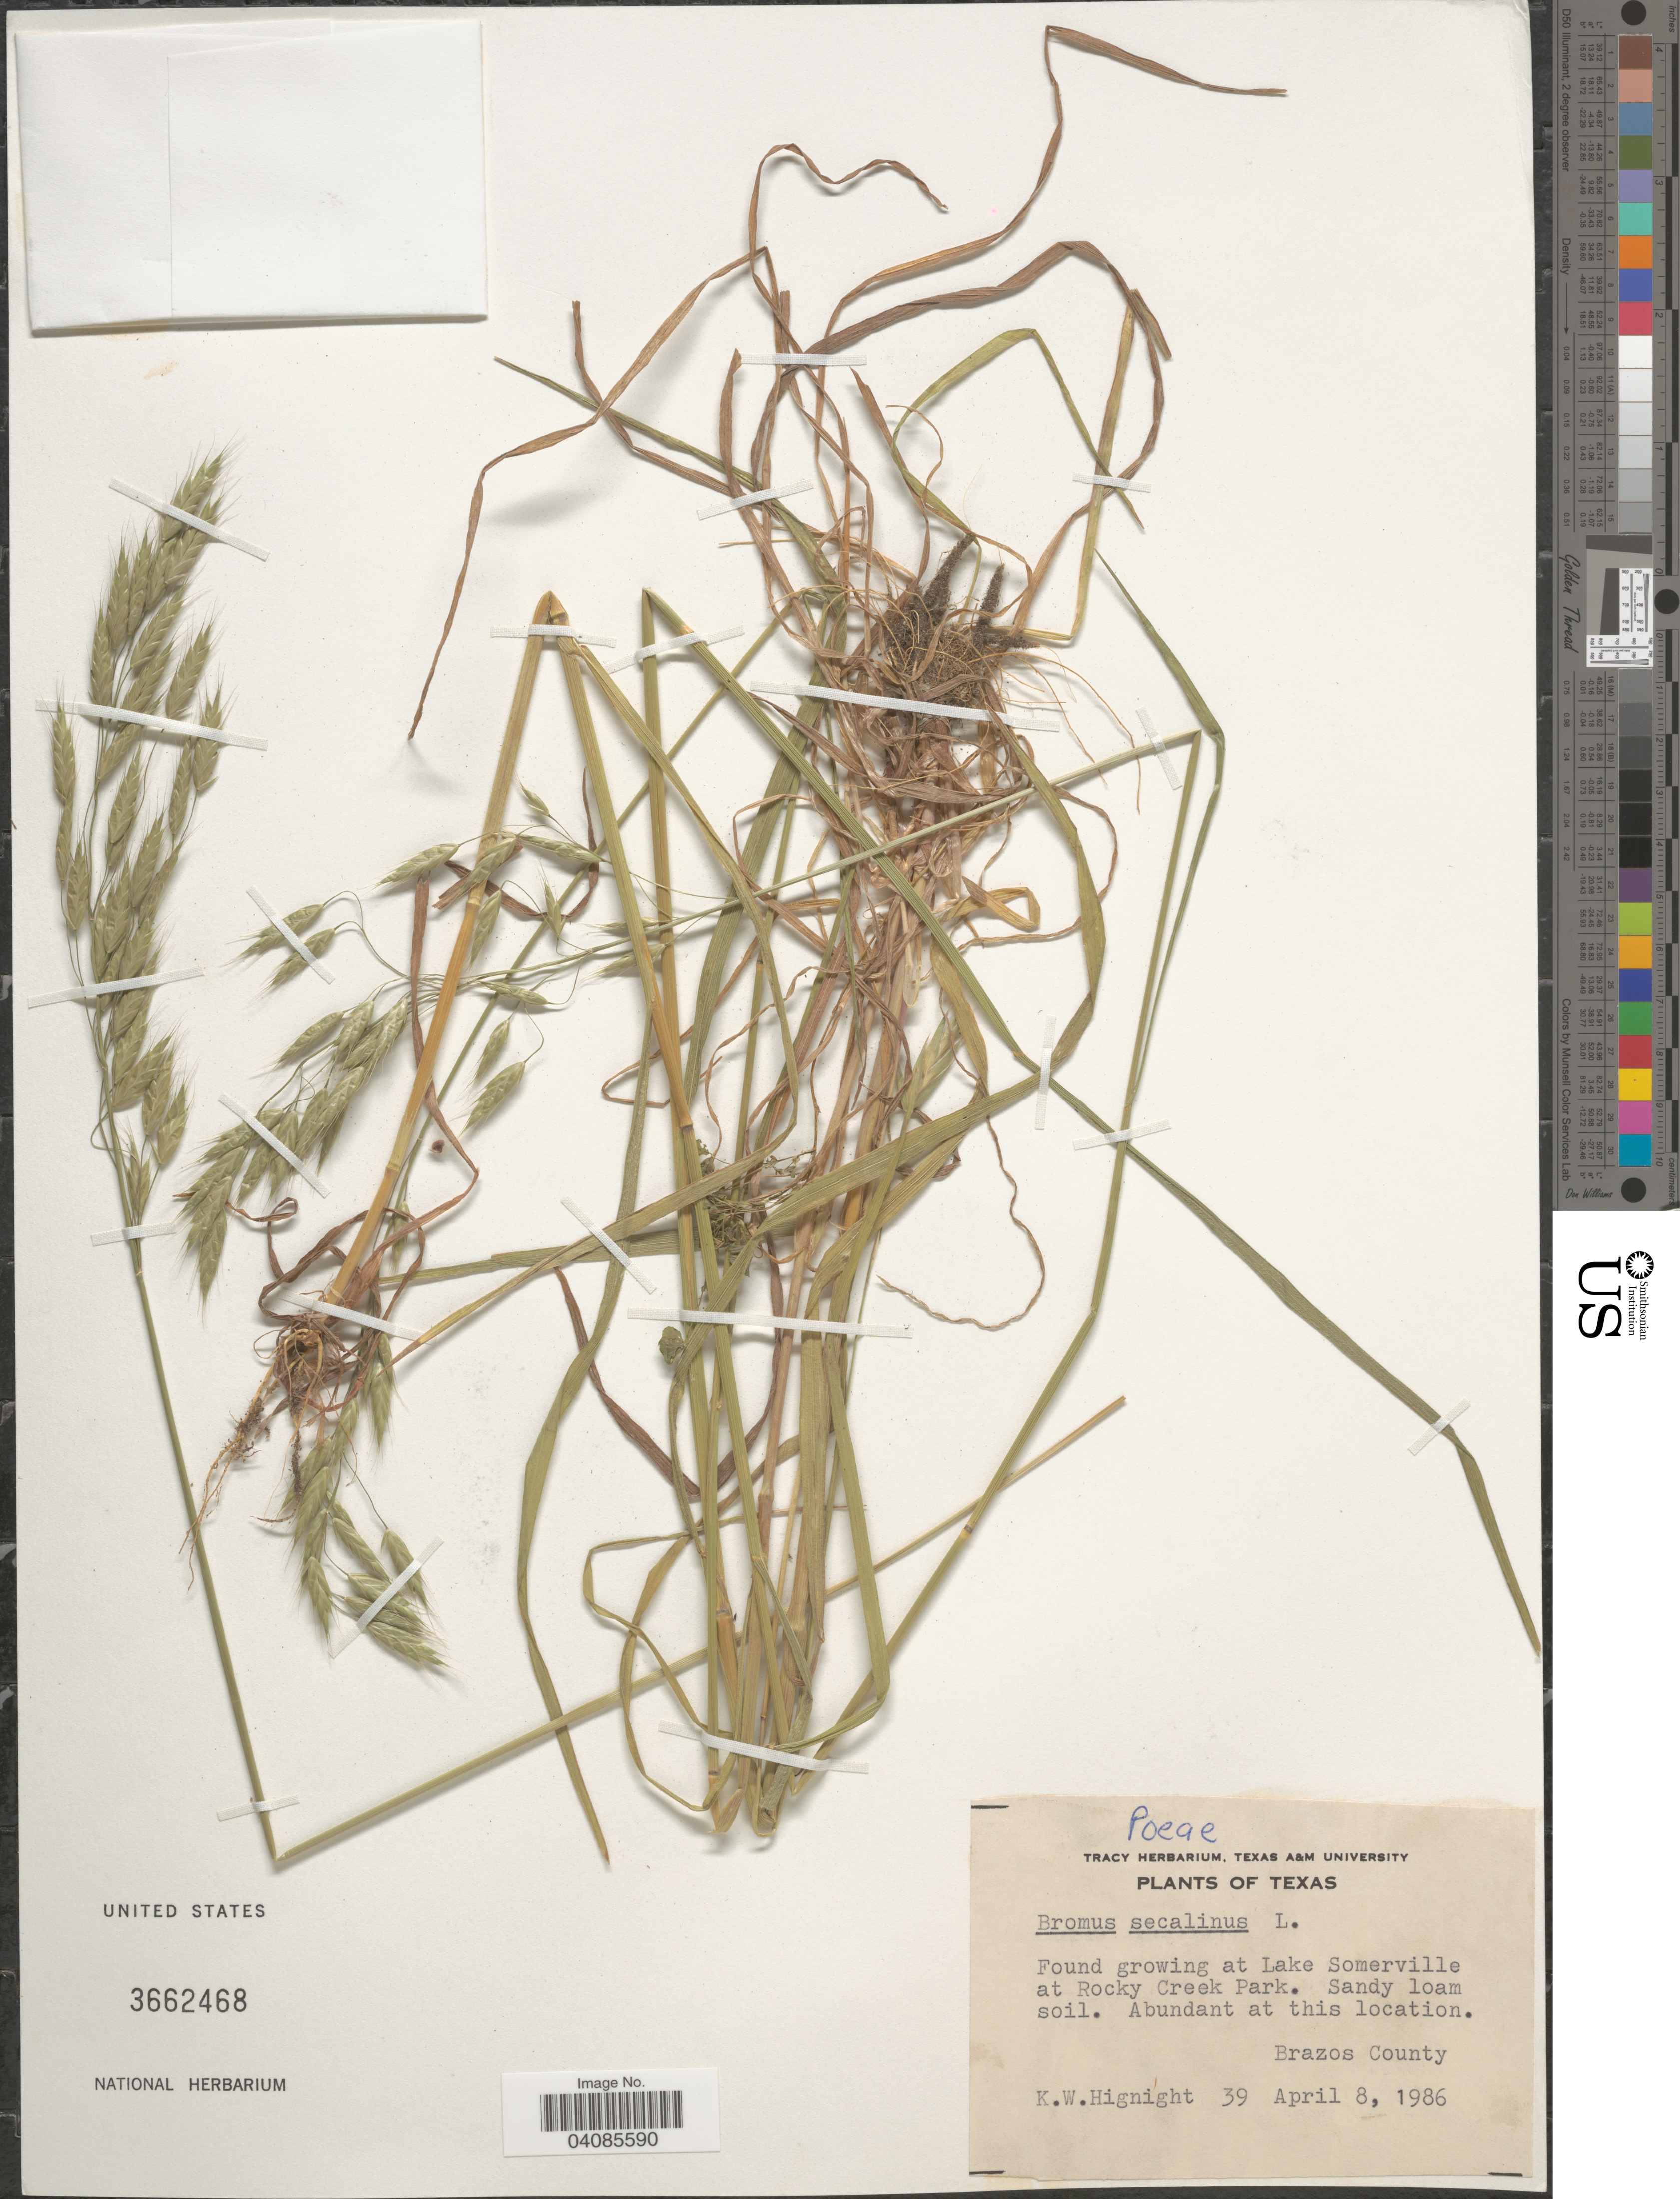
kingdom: Plantae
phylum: Tracheophyta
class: Liliopsida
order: Poales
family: Poaceae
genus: Bromus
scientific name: Bromus sitchensis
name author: Trin. in Bong.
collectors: K. Hignight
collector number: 39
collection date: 1986-04-08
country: United States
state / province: Texas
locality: At Lake Somerville at Rocky Creek Park. Brazos County.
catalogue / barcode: US 3662468